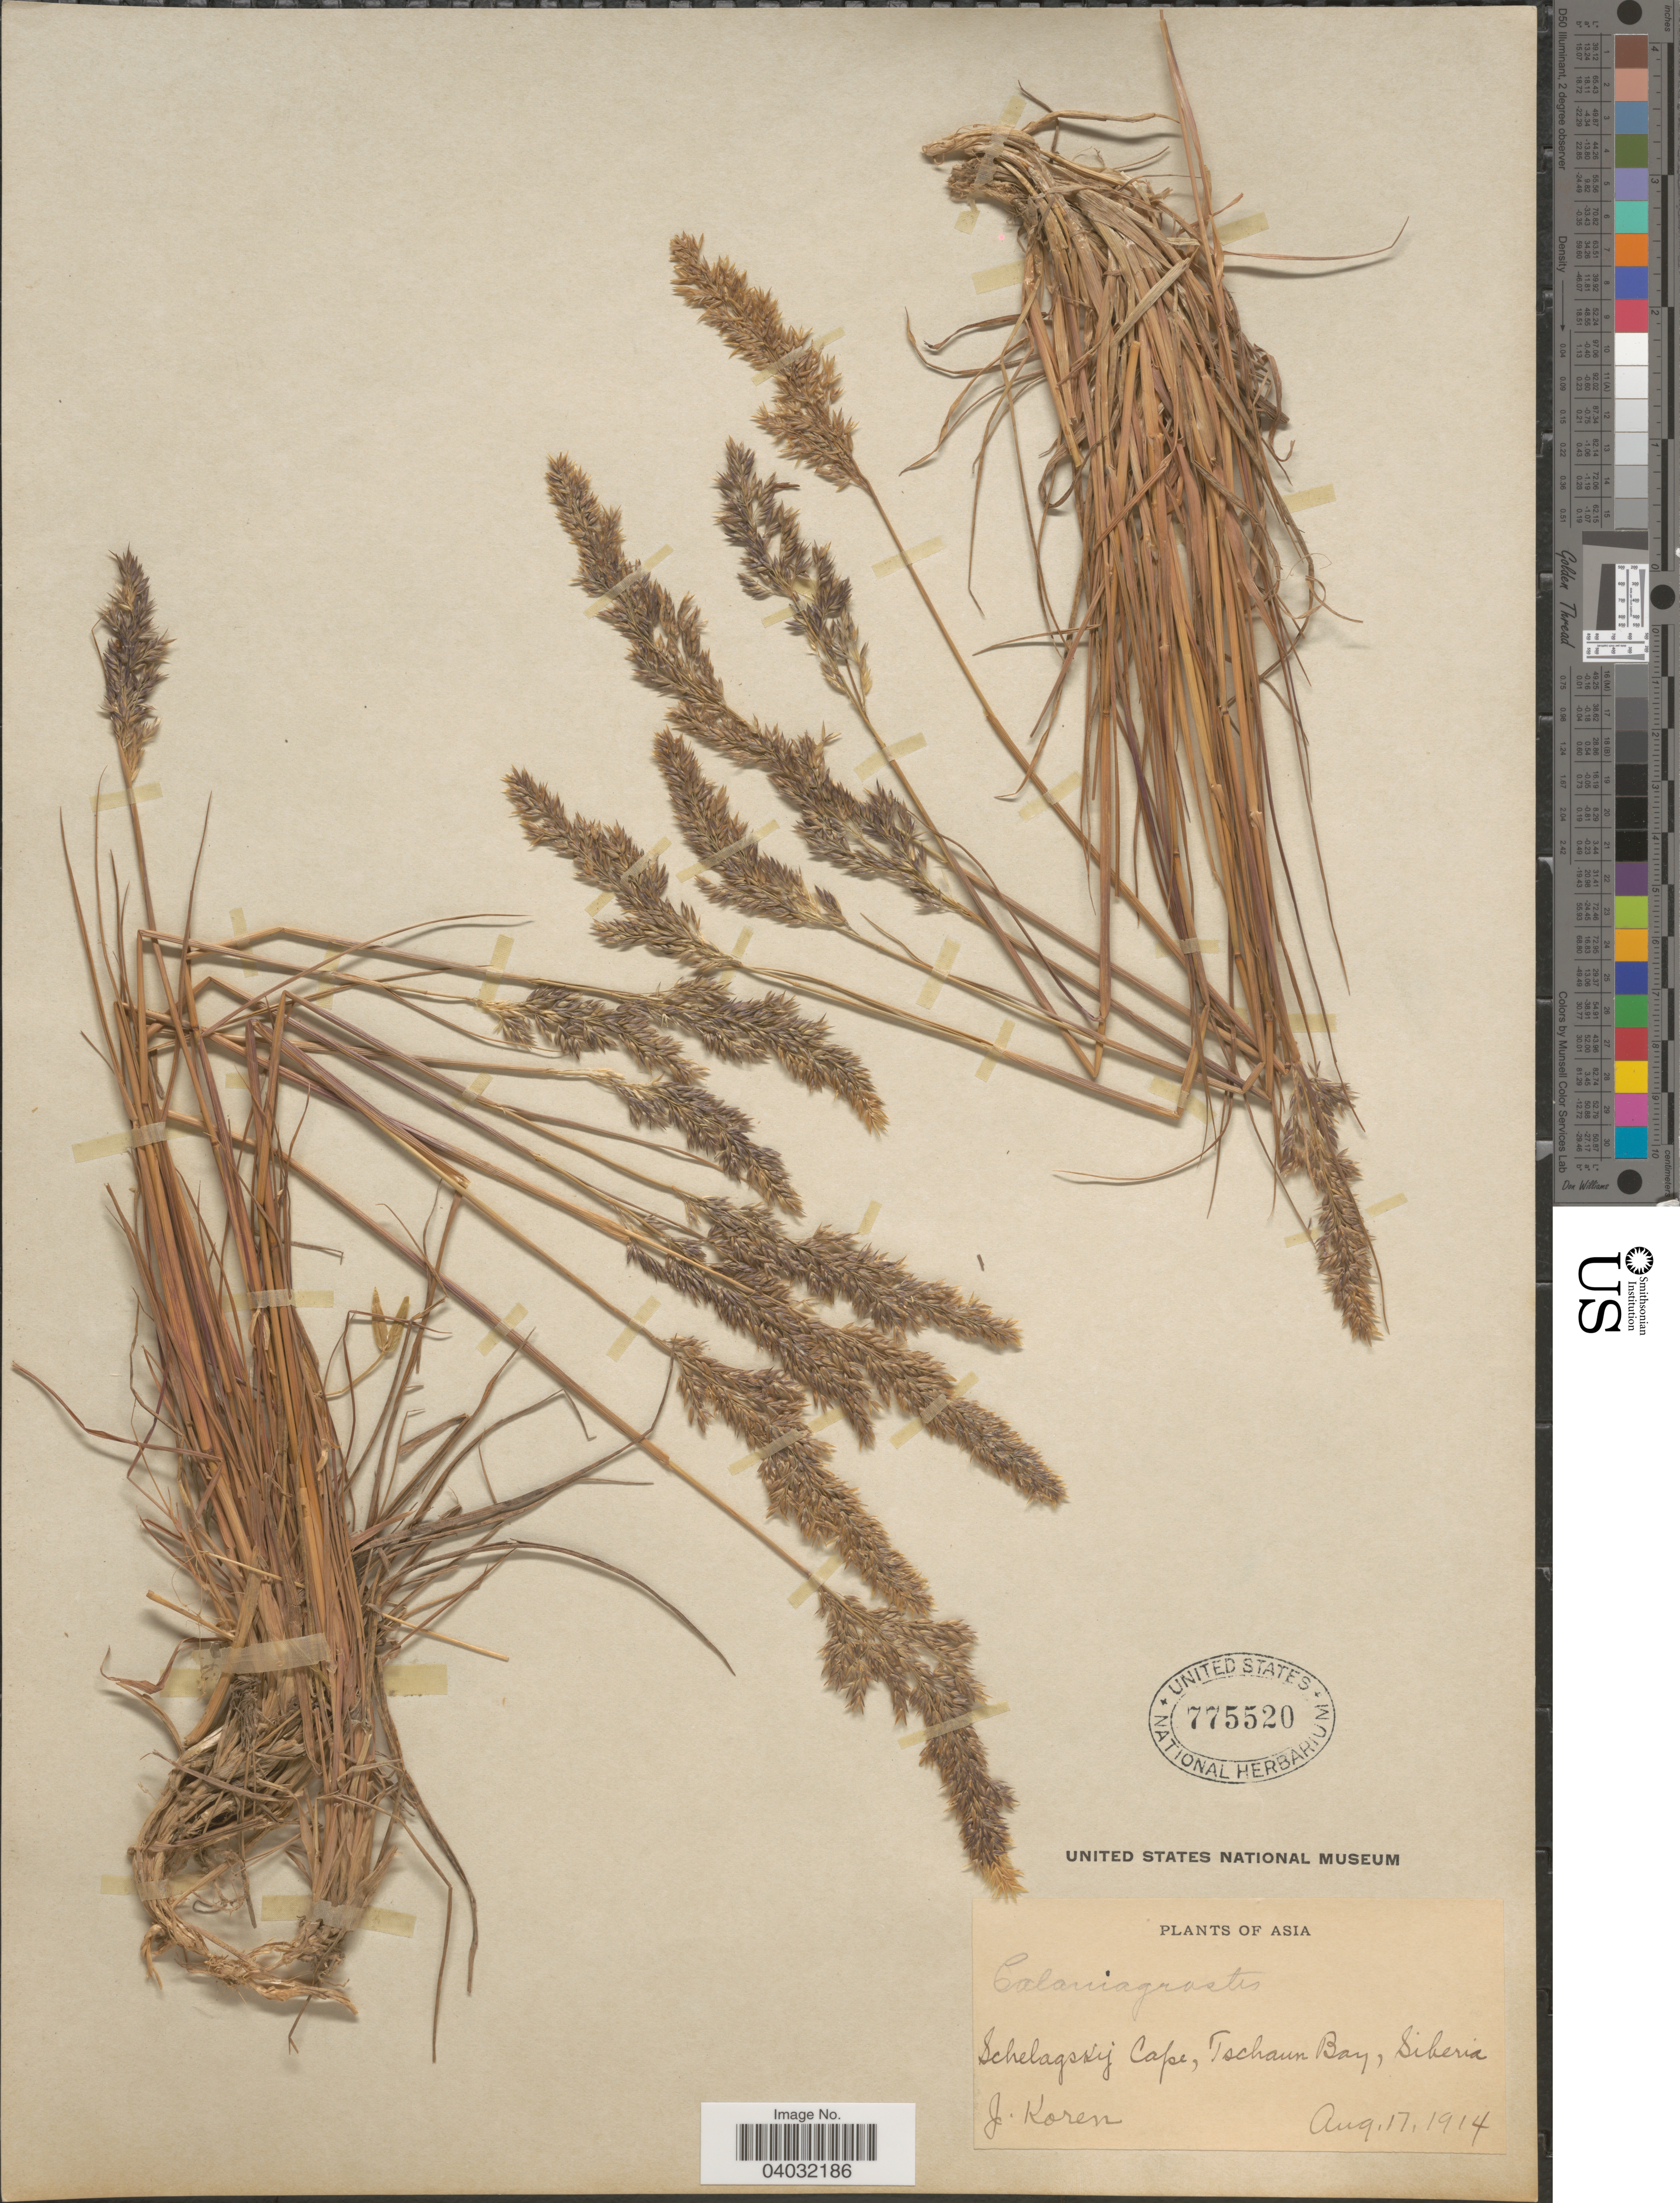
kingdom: Plantae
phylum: Tracheophyta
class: Liliopsida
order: Poales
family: Poaceae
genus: Calamagrostis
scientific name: Calamagrostis holmii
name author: Lange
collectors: J. Koren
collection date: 1914-08-17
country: Russian Federation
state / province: Chukotka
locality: Schelagsky Cape, Tschaun Bay, Siberia.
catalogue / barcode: US 775520